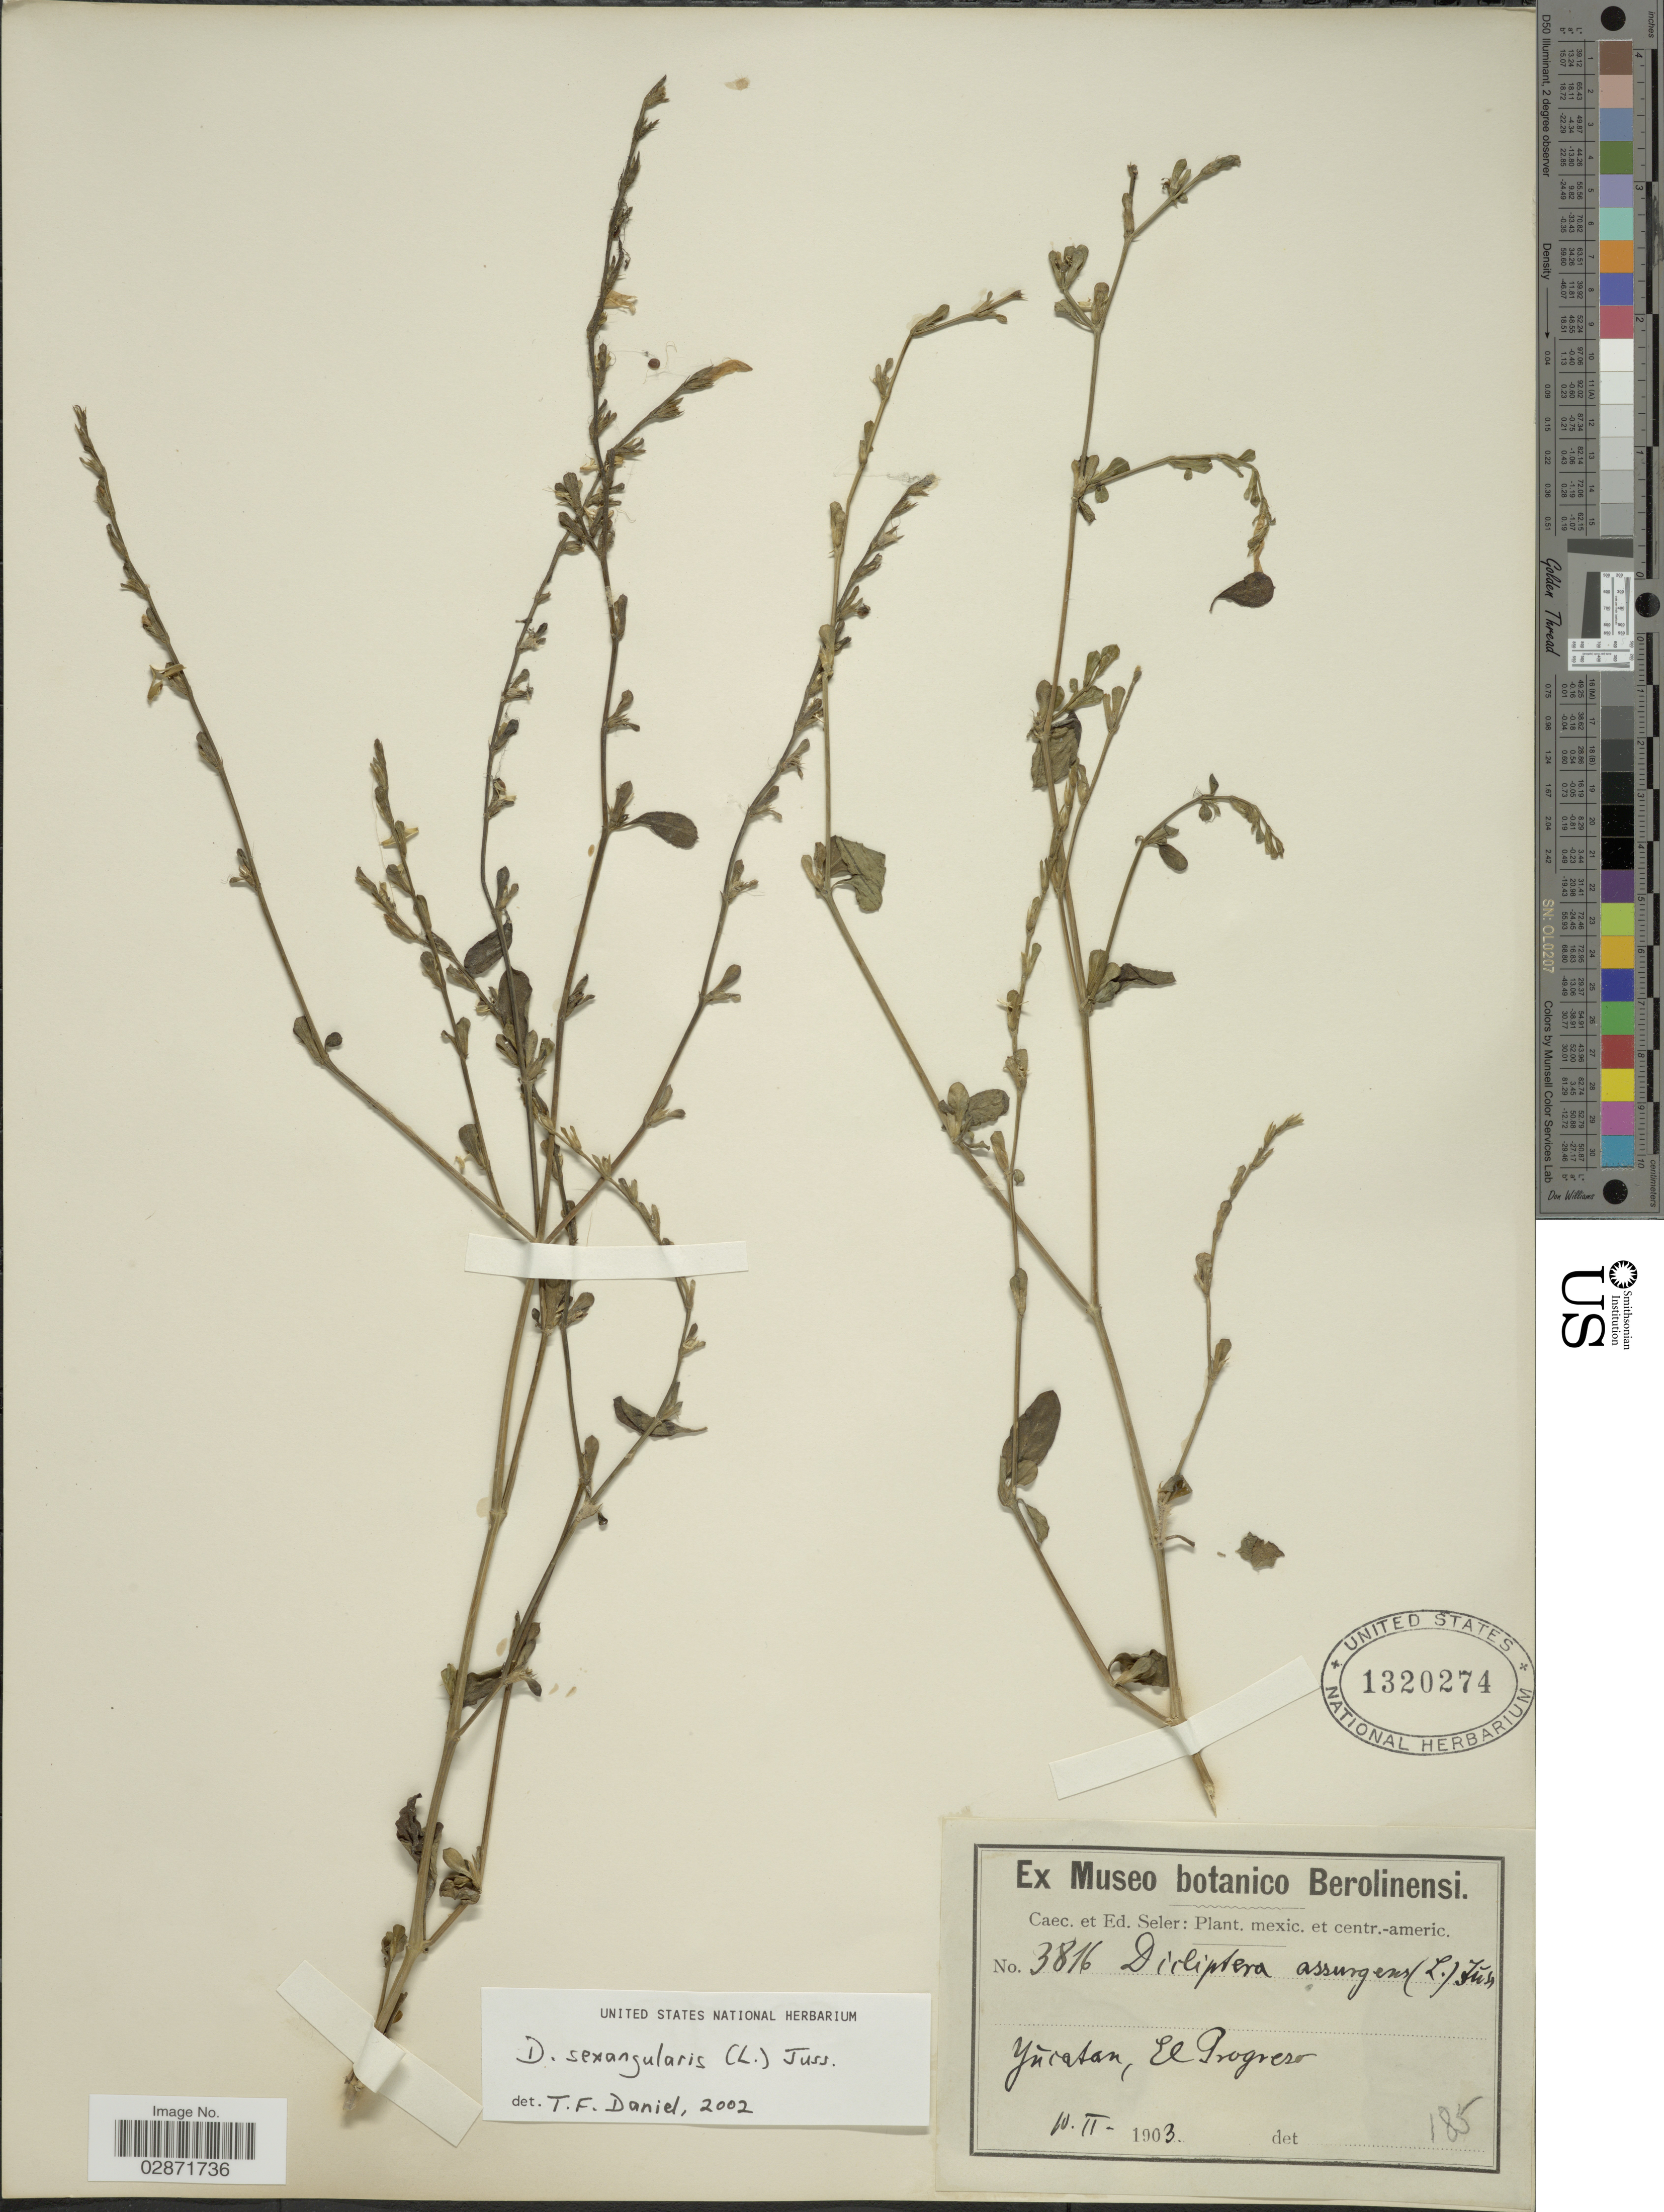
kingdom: Plantae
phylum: Tracheophyta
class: Magnoliopsida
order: Lamiales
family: Acanthaceae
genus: Dicliptera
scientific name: Dicliptera sexangularis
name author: (L.) Juss.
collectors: ex Caec. et Ed Seler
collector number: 3816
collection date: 1903-02-10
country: Mexico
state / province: Yucatán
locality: Yucatan, El Progreso.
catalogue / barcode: US 1320274